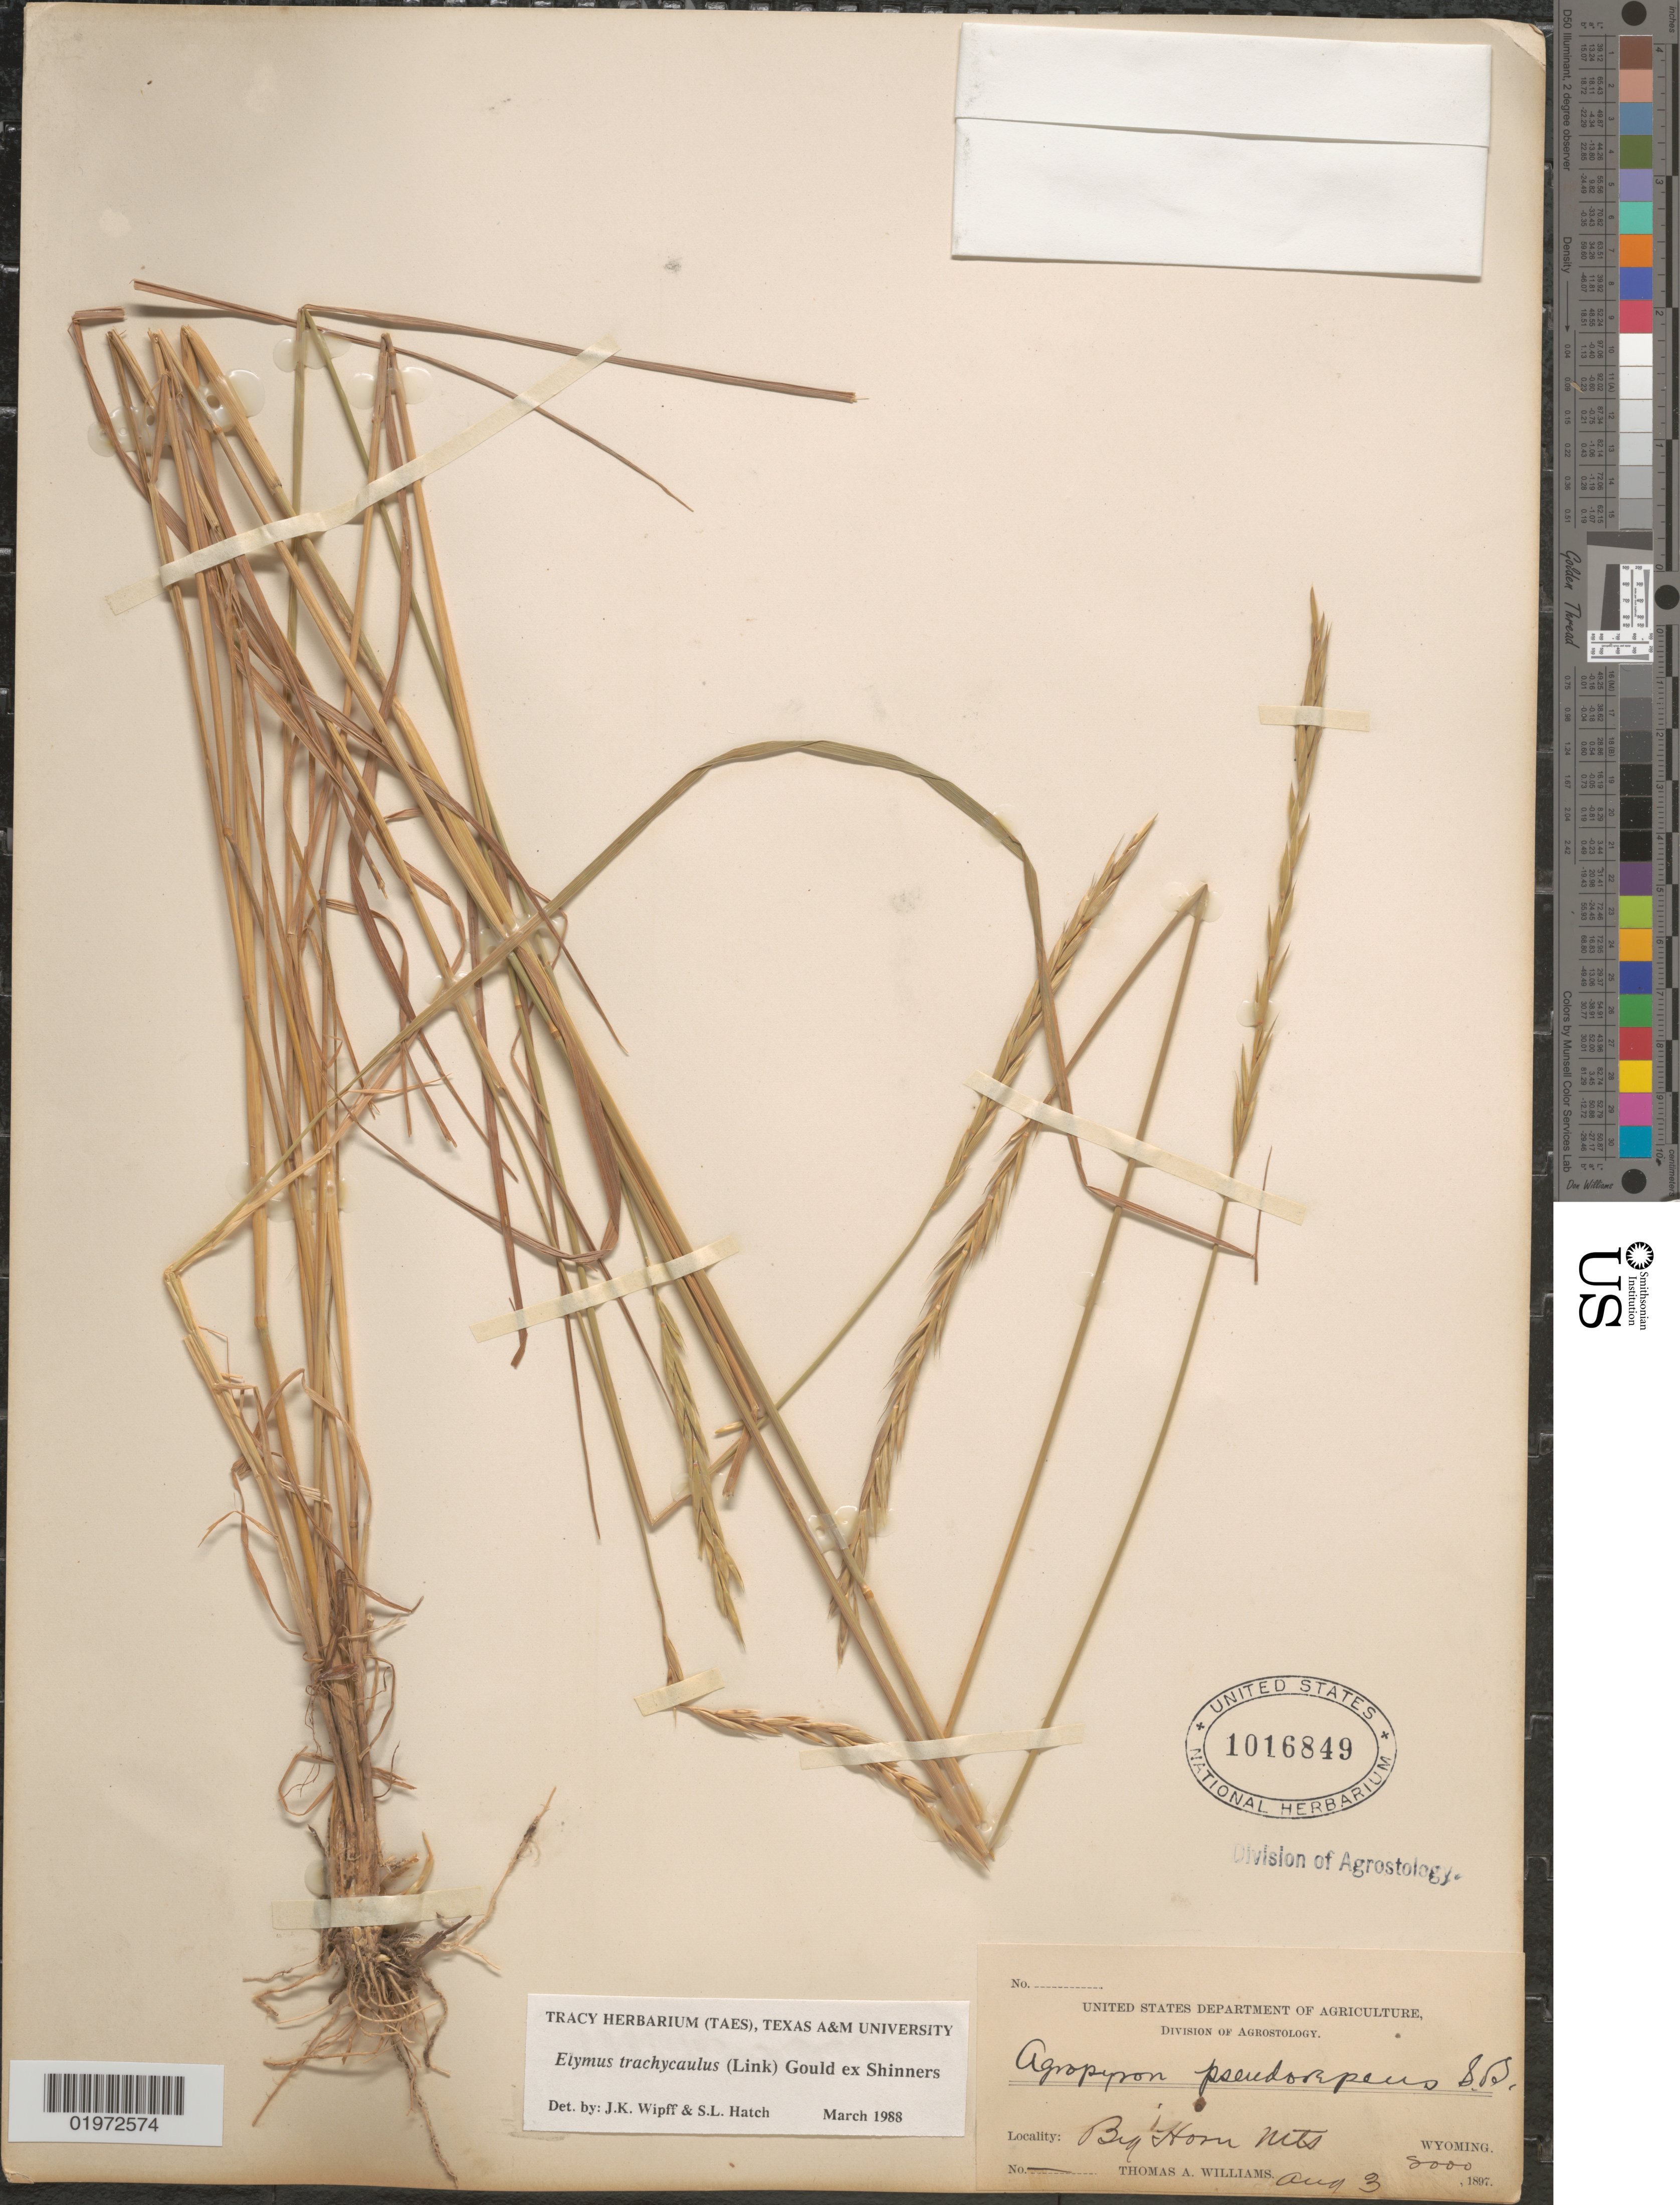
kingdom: Plantae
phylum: Tracheophyta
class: Liliopsida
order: Poales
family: Poaceae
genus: Elymus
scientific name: Elymus trachycaulus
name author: (Link) Gould ex Shinners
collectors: T. A. Williams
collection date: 1897-08-03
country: United States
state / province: Wyoming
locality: Big Horn Mts.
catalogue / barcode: US 1016849